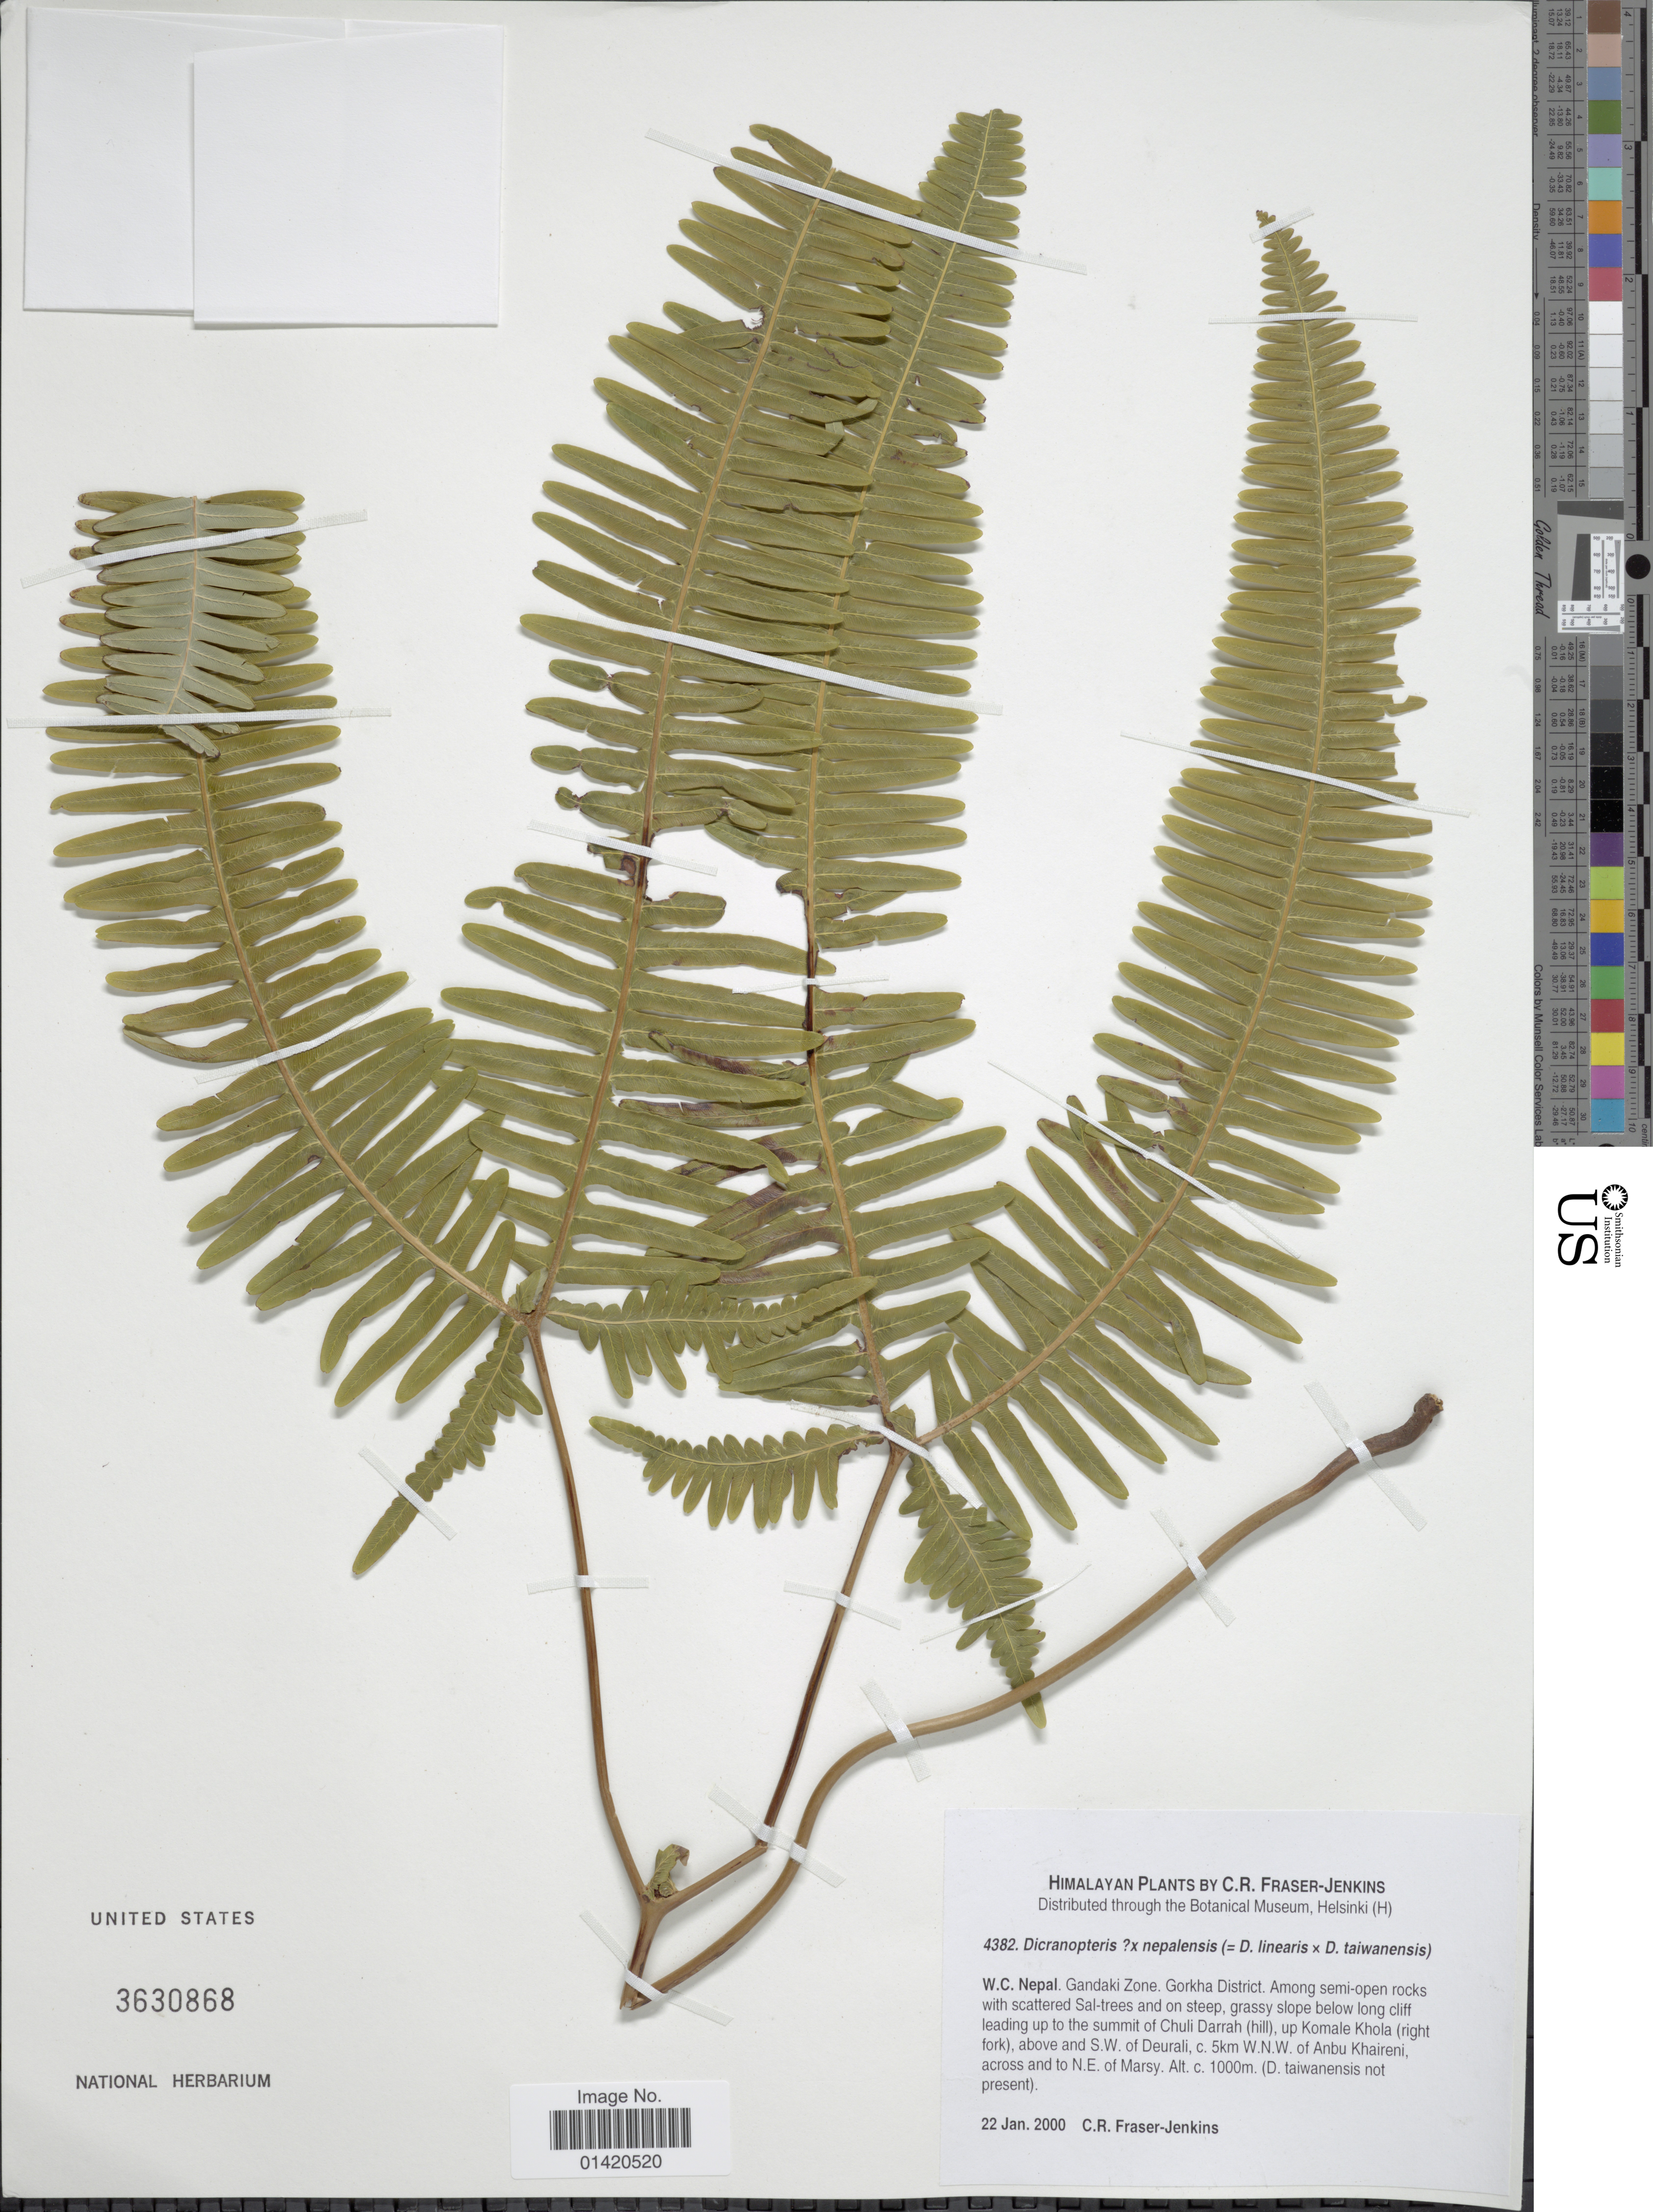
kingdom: Plantae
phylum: Tracheophyta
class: Polypodiopsida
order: Gleicheniales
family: Gleicheniaceae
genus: Dicranopteris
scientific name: Dicranopteris x nepalensis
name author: Fraser-Jenk.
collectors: C. R. Fraser-Jenkins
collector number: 4382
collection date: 2000-01-22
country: Nepal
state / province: Gandaki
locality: W.C Nepal. Gandaki Zone. Gorkha District. grassy slope below long cliff leading up to summit of Chuli Darrah (hill), up Komale Khola (right above), above and S.W. of Deurali, c. 5km W.N.W. of Anbu Khaireni, across and to N.E. of Marsy. Himalayan plants.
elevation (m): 1000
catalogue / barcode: US 3630868